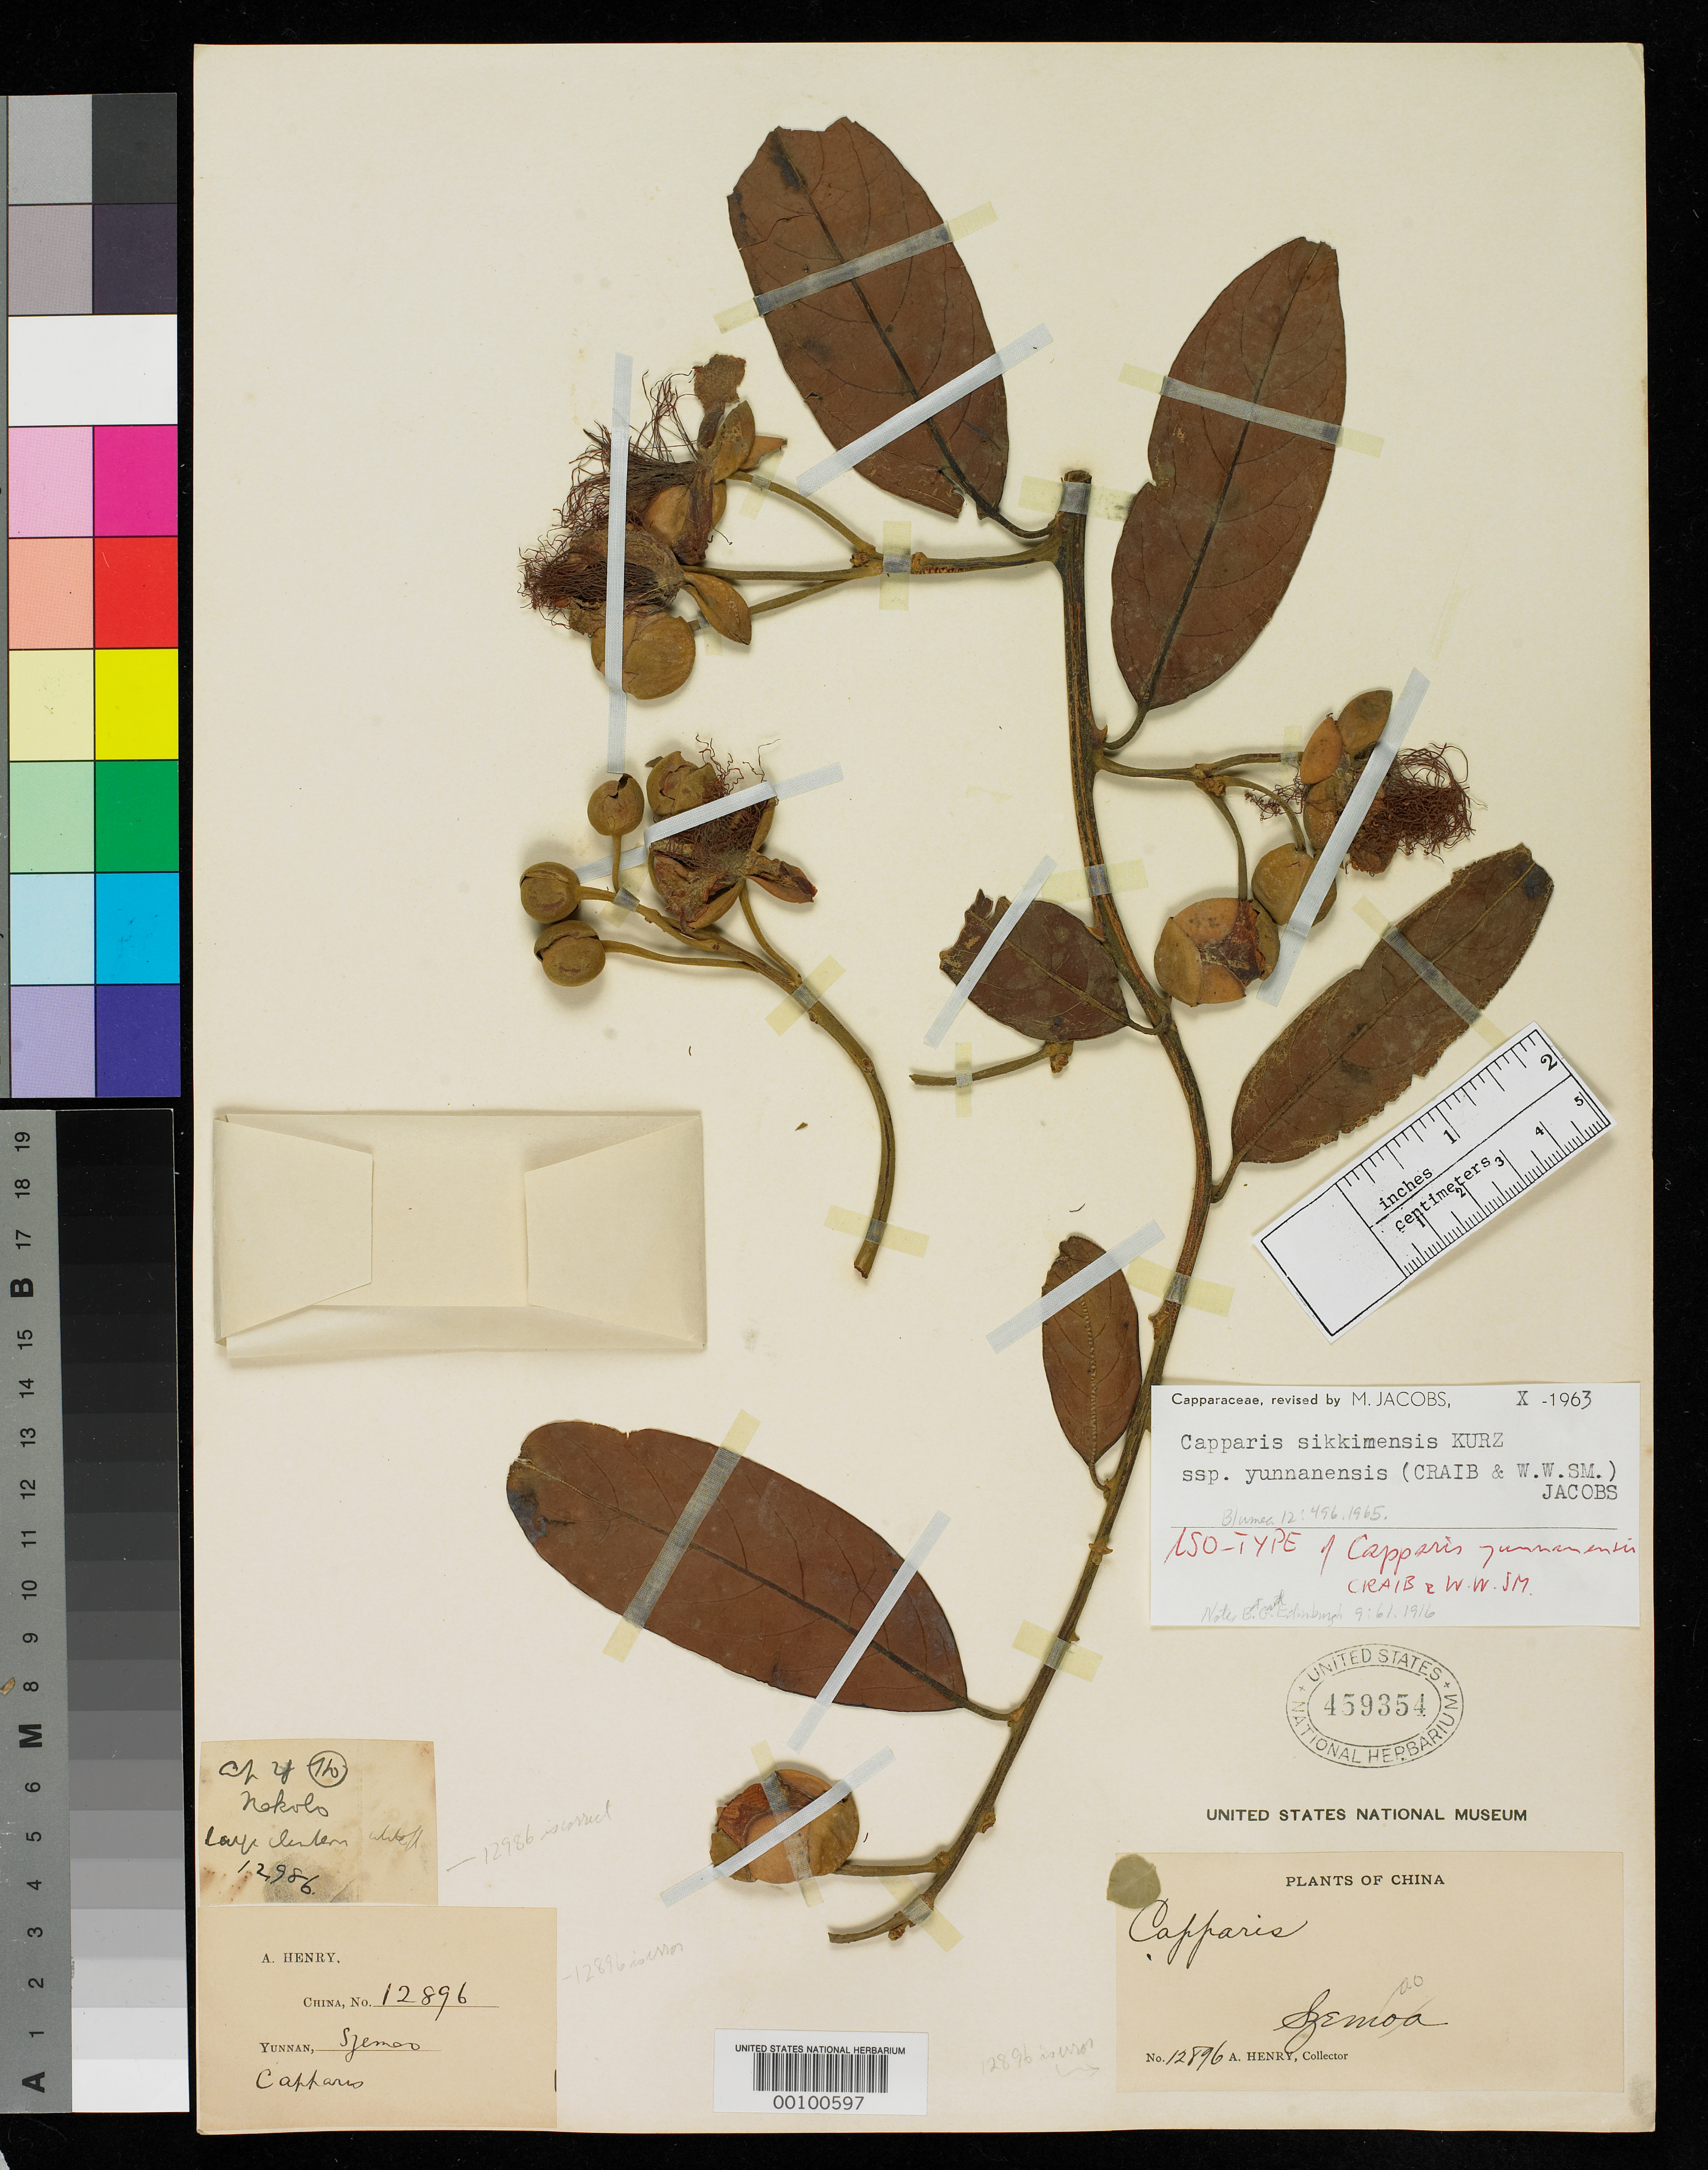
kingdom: Plantae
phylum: Tracheophyta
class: Magnoliopsida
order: Brassicales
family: Capparaceae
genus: Capparis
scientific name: Capparis yunnanensis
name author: Craib & W.W. Sm.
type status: Isotype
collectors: A. Henry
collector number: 12986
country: China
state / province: Yunnan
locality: Szemao.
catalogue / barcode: US 459354